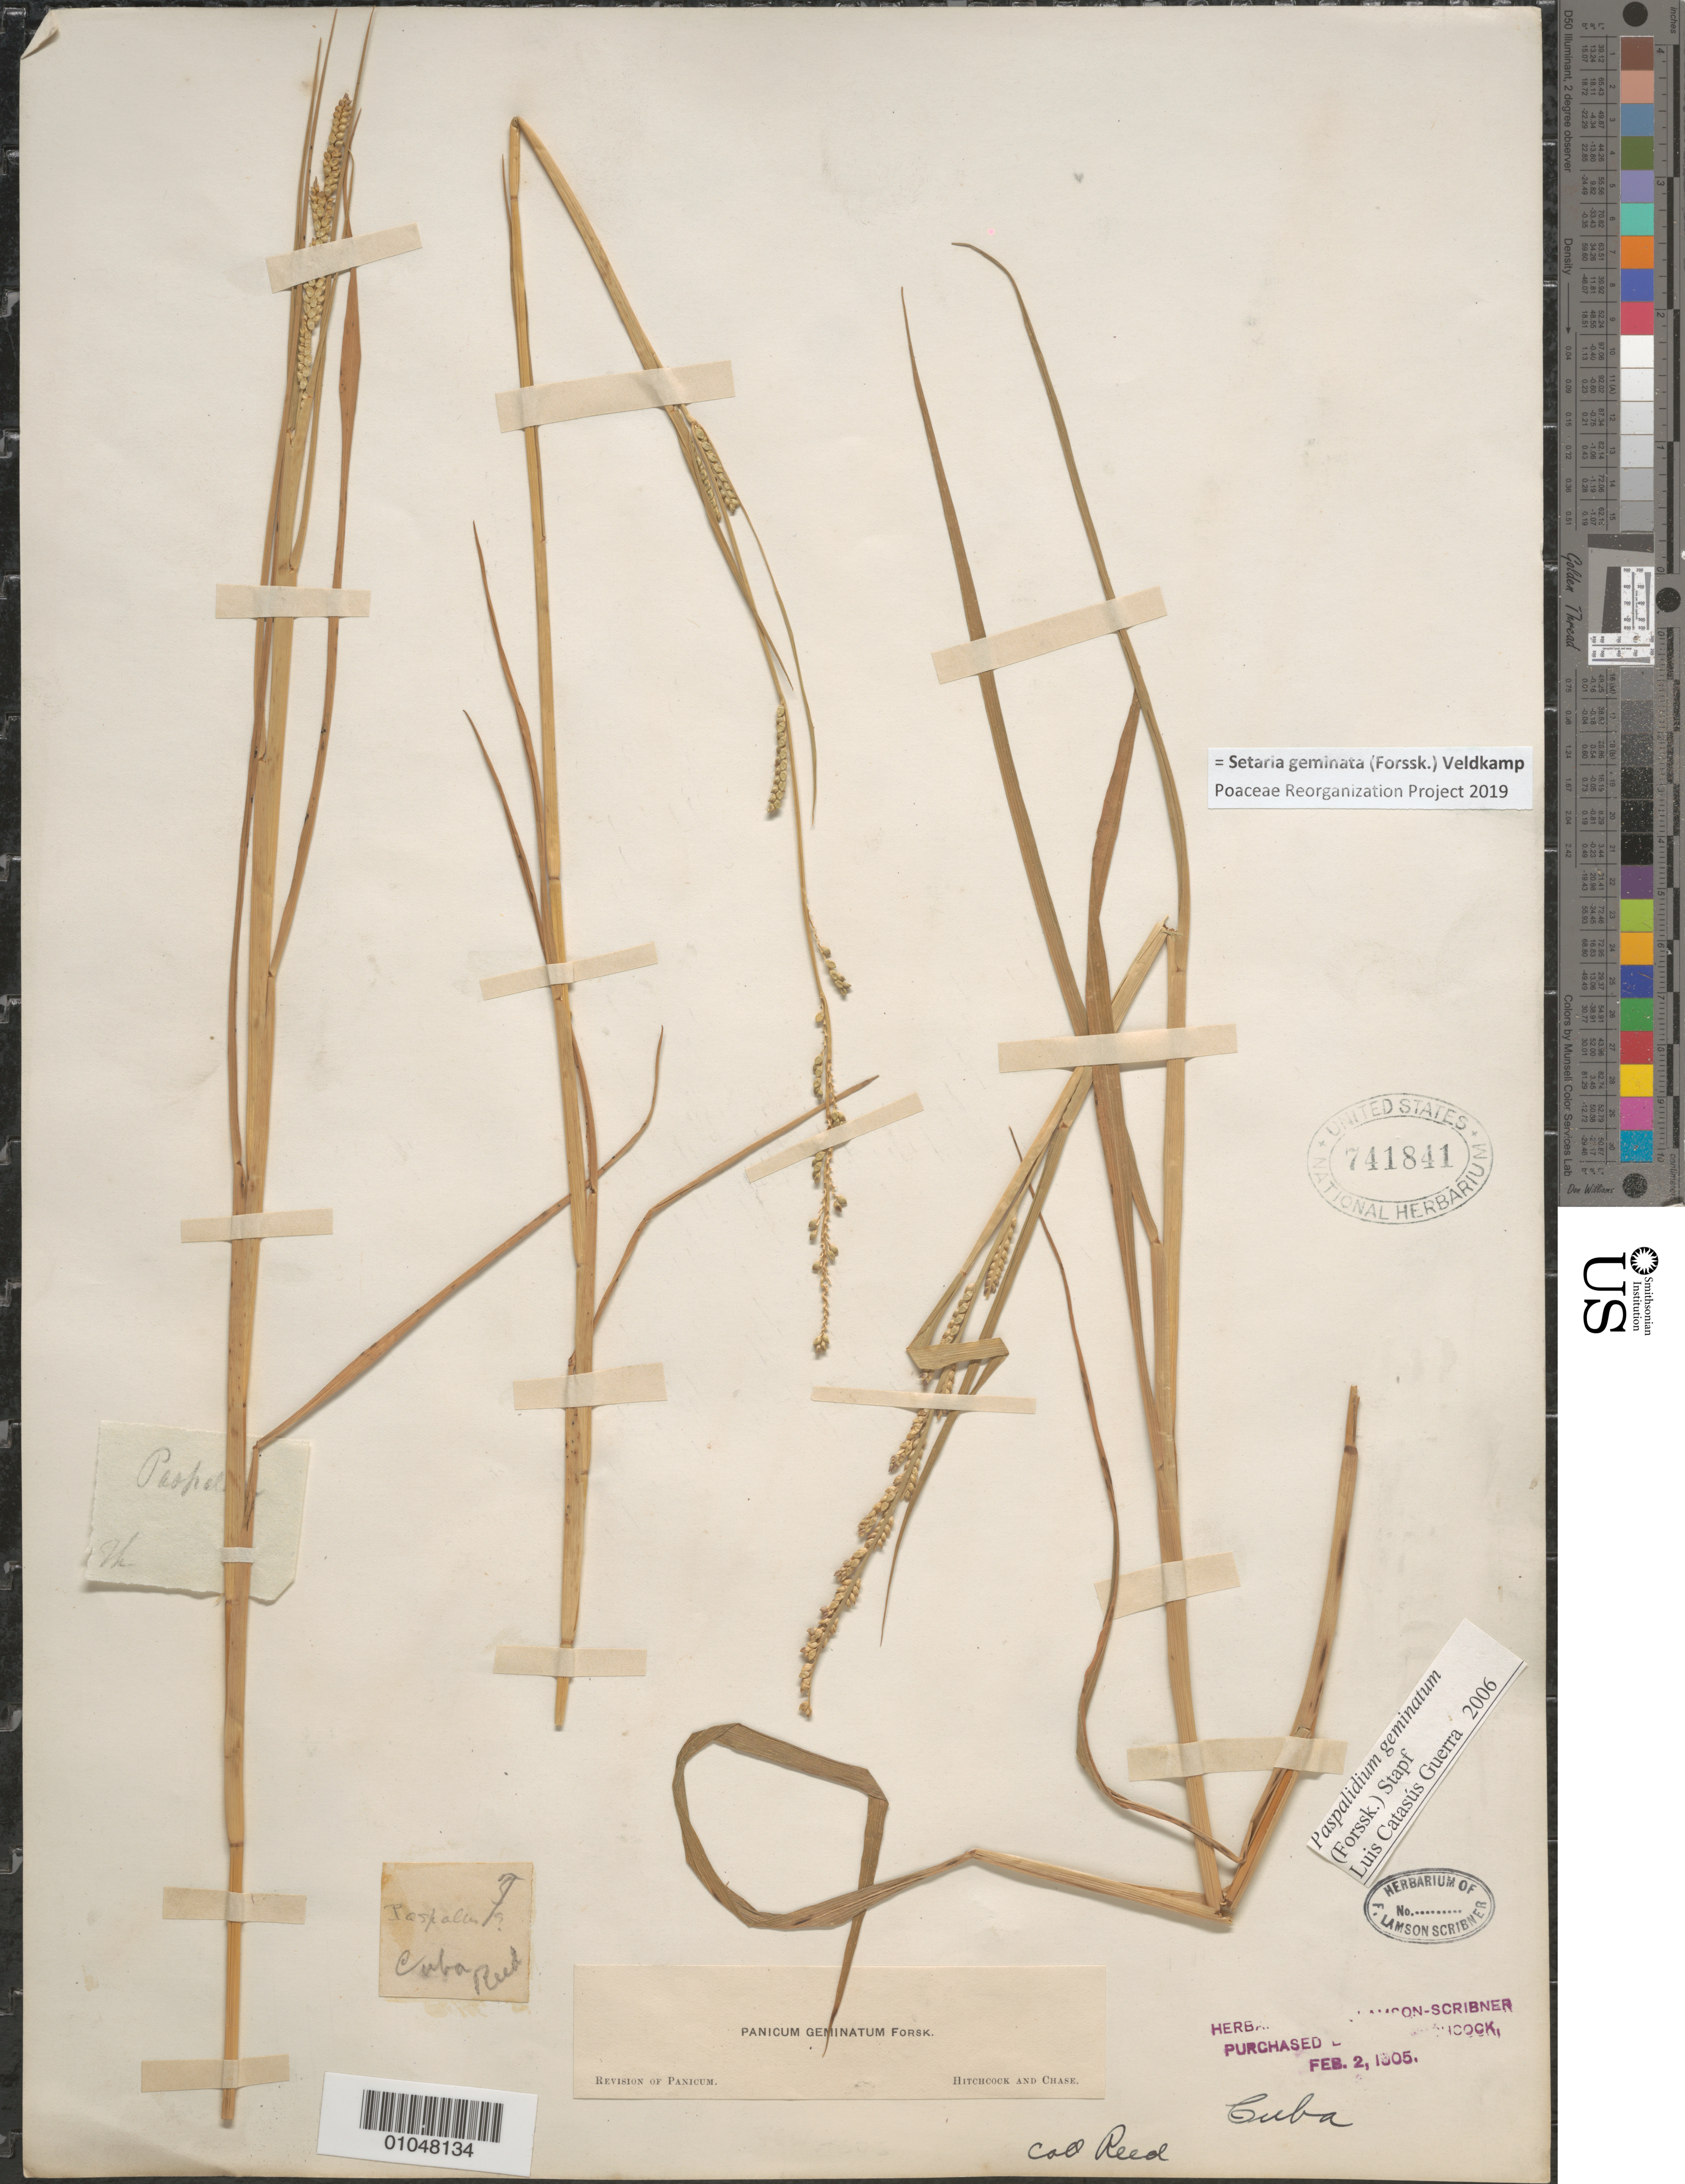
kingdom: Plantae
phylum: Tracheophyta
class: Liliopsida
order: Poales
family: Poaceae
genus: Panicum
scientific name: Panicum geminatum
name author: Forssk.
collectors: -. Reed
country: Cuba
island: Cuba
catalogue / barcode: US 741841